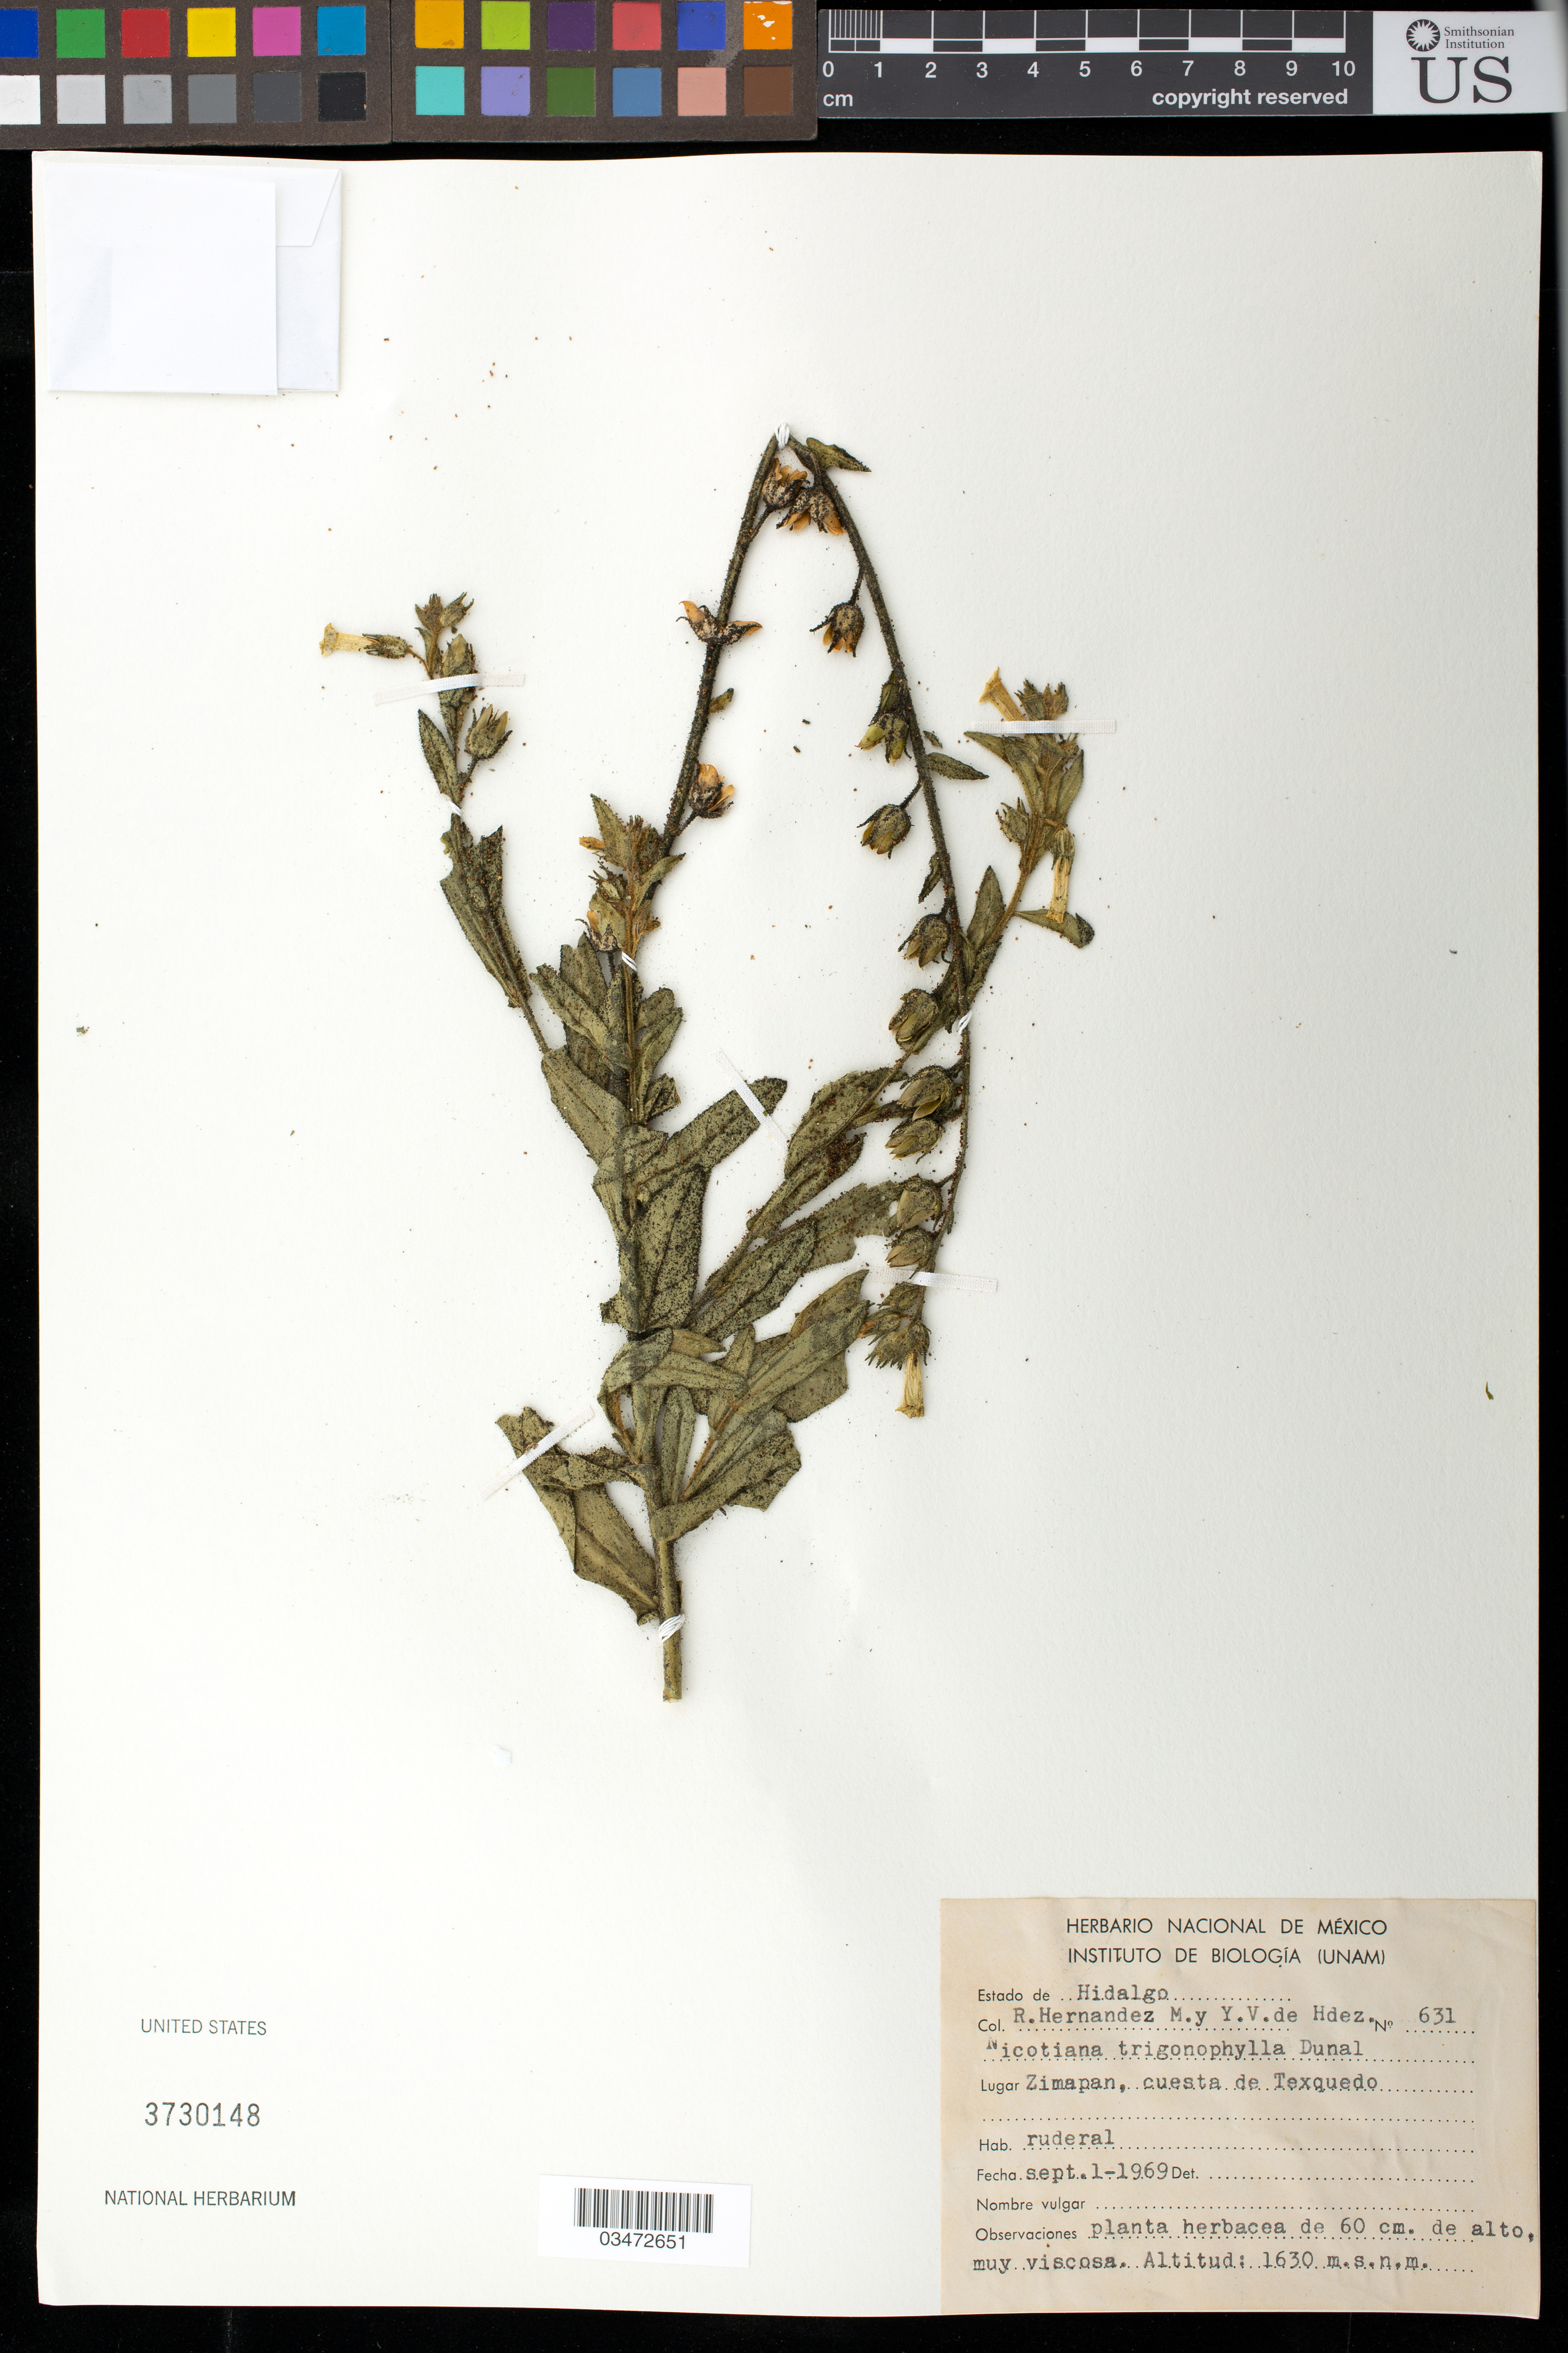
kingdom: Plantae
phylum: Tracheophyta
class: Magnoliopsida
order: Solanales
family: Solanaceae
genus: Nicotiana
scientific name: Nicotiana trigonophylla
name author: Dunal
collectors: R. Hernández M. & Y. V. De Hdez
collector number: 631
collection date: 1969-09-01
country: Mexico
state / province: Hidalgo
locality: Zimapan, cuesta de Texquedo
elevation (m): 1630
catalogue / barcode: US 3730148